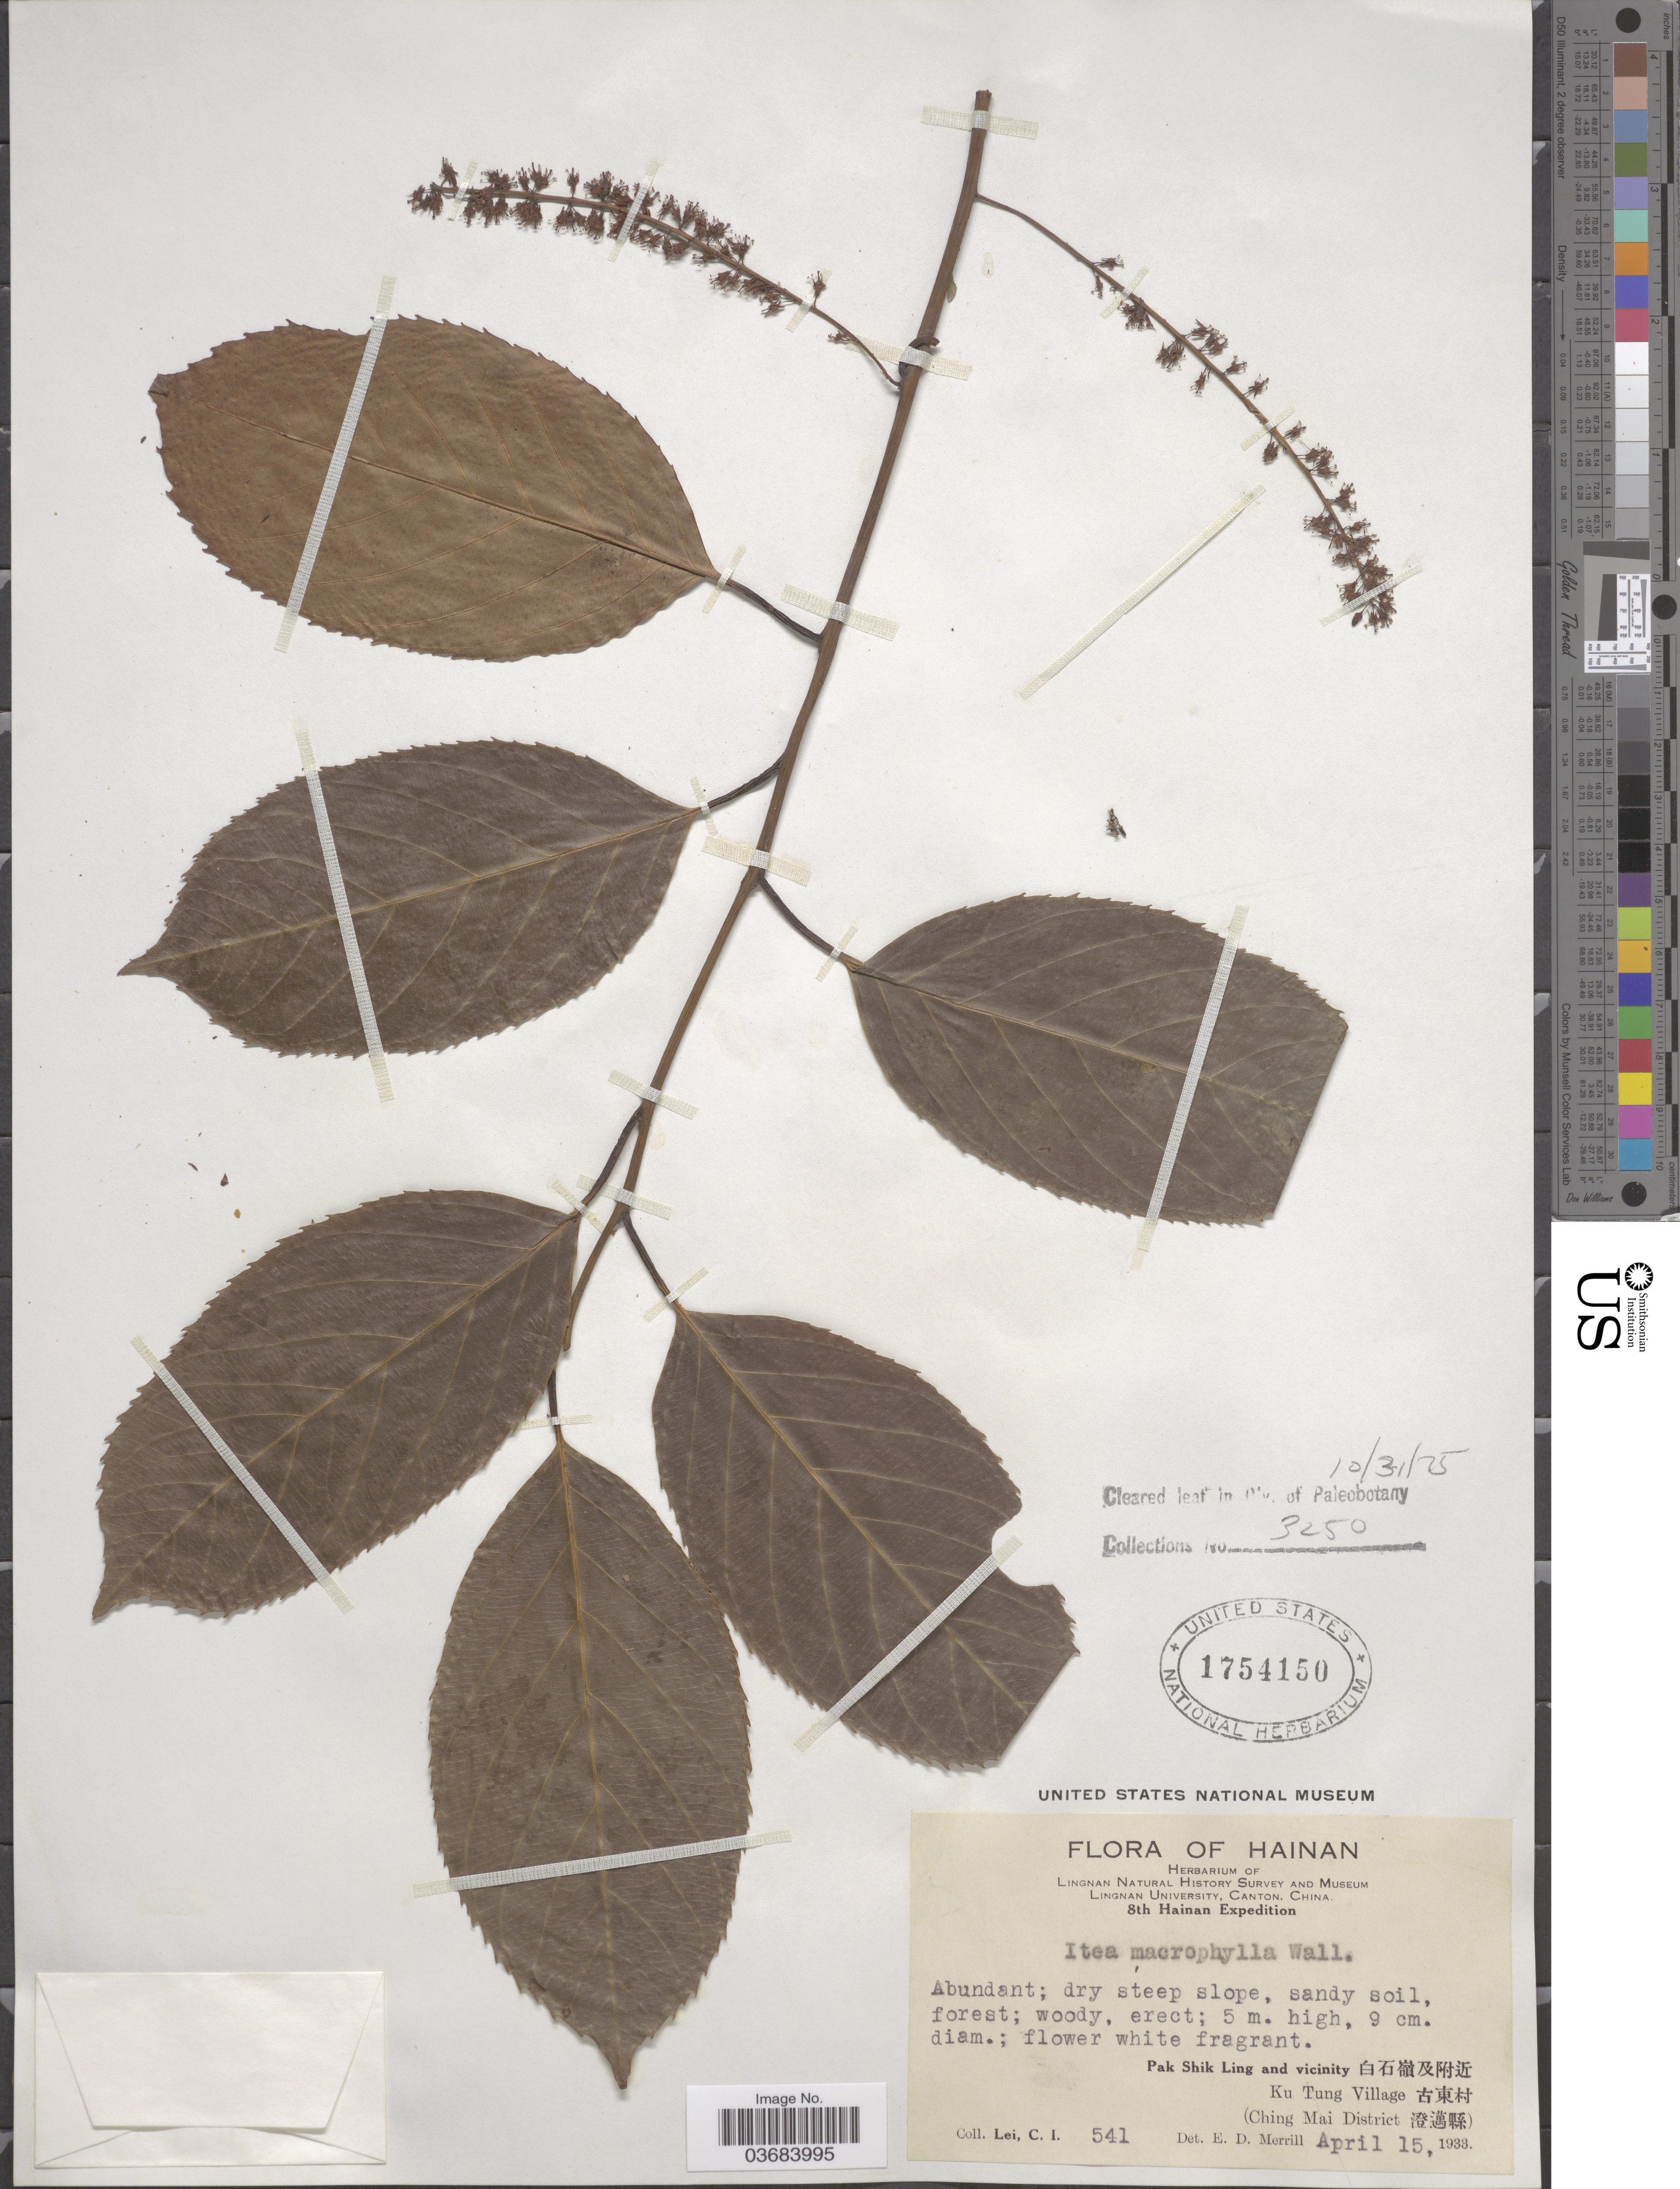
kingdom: Plantae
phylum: Tracheophyta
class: Magnoliopsida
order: Saxifragales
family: Iteaceae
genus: Itea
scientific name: Itea macrophylla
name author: Wall.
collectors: C. I. Lei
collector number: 541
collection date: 1933-04-15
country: China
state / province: Hainan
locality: Lingnan Natural History Survey. 8th Hainan Expedition. Pak Shik Ling and viicnity X. Ku Tung Village X. (Ching Mai District X).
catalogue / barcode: US 1754150